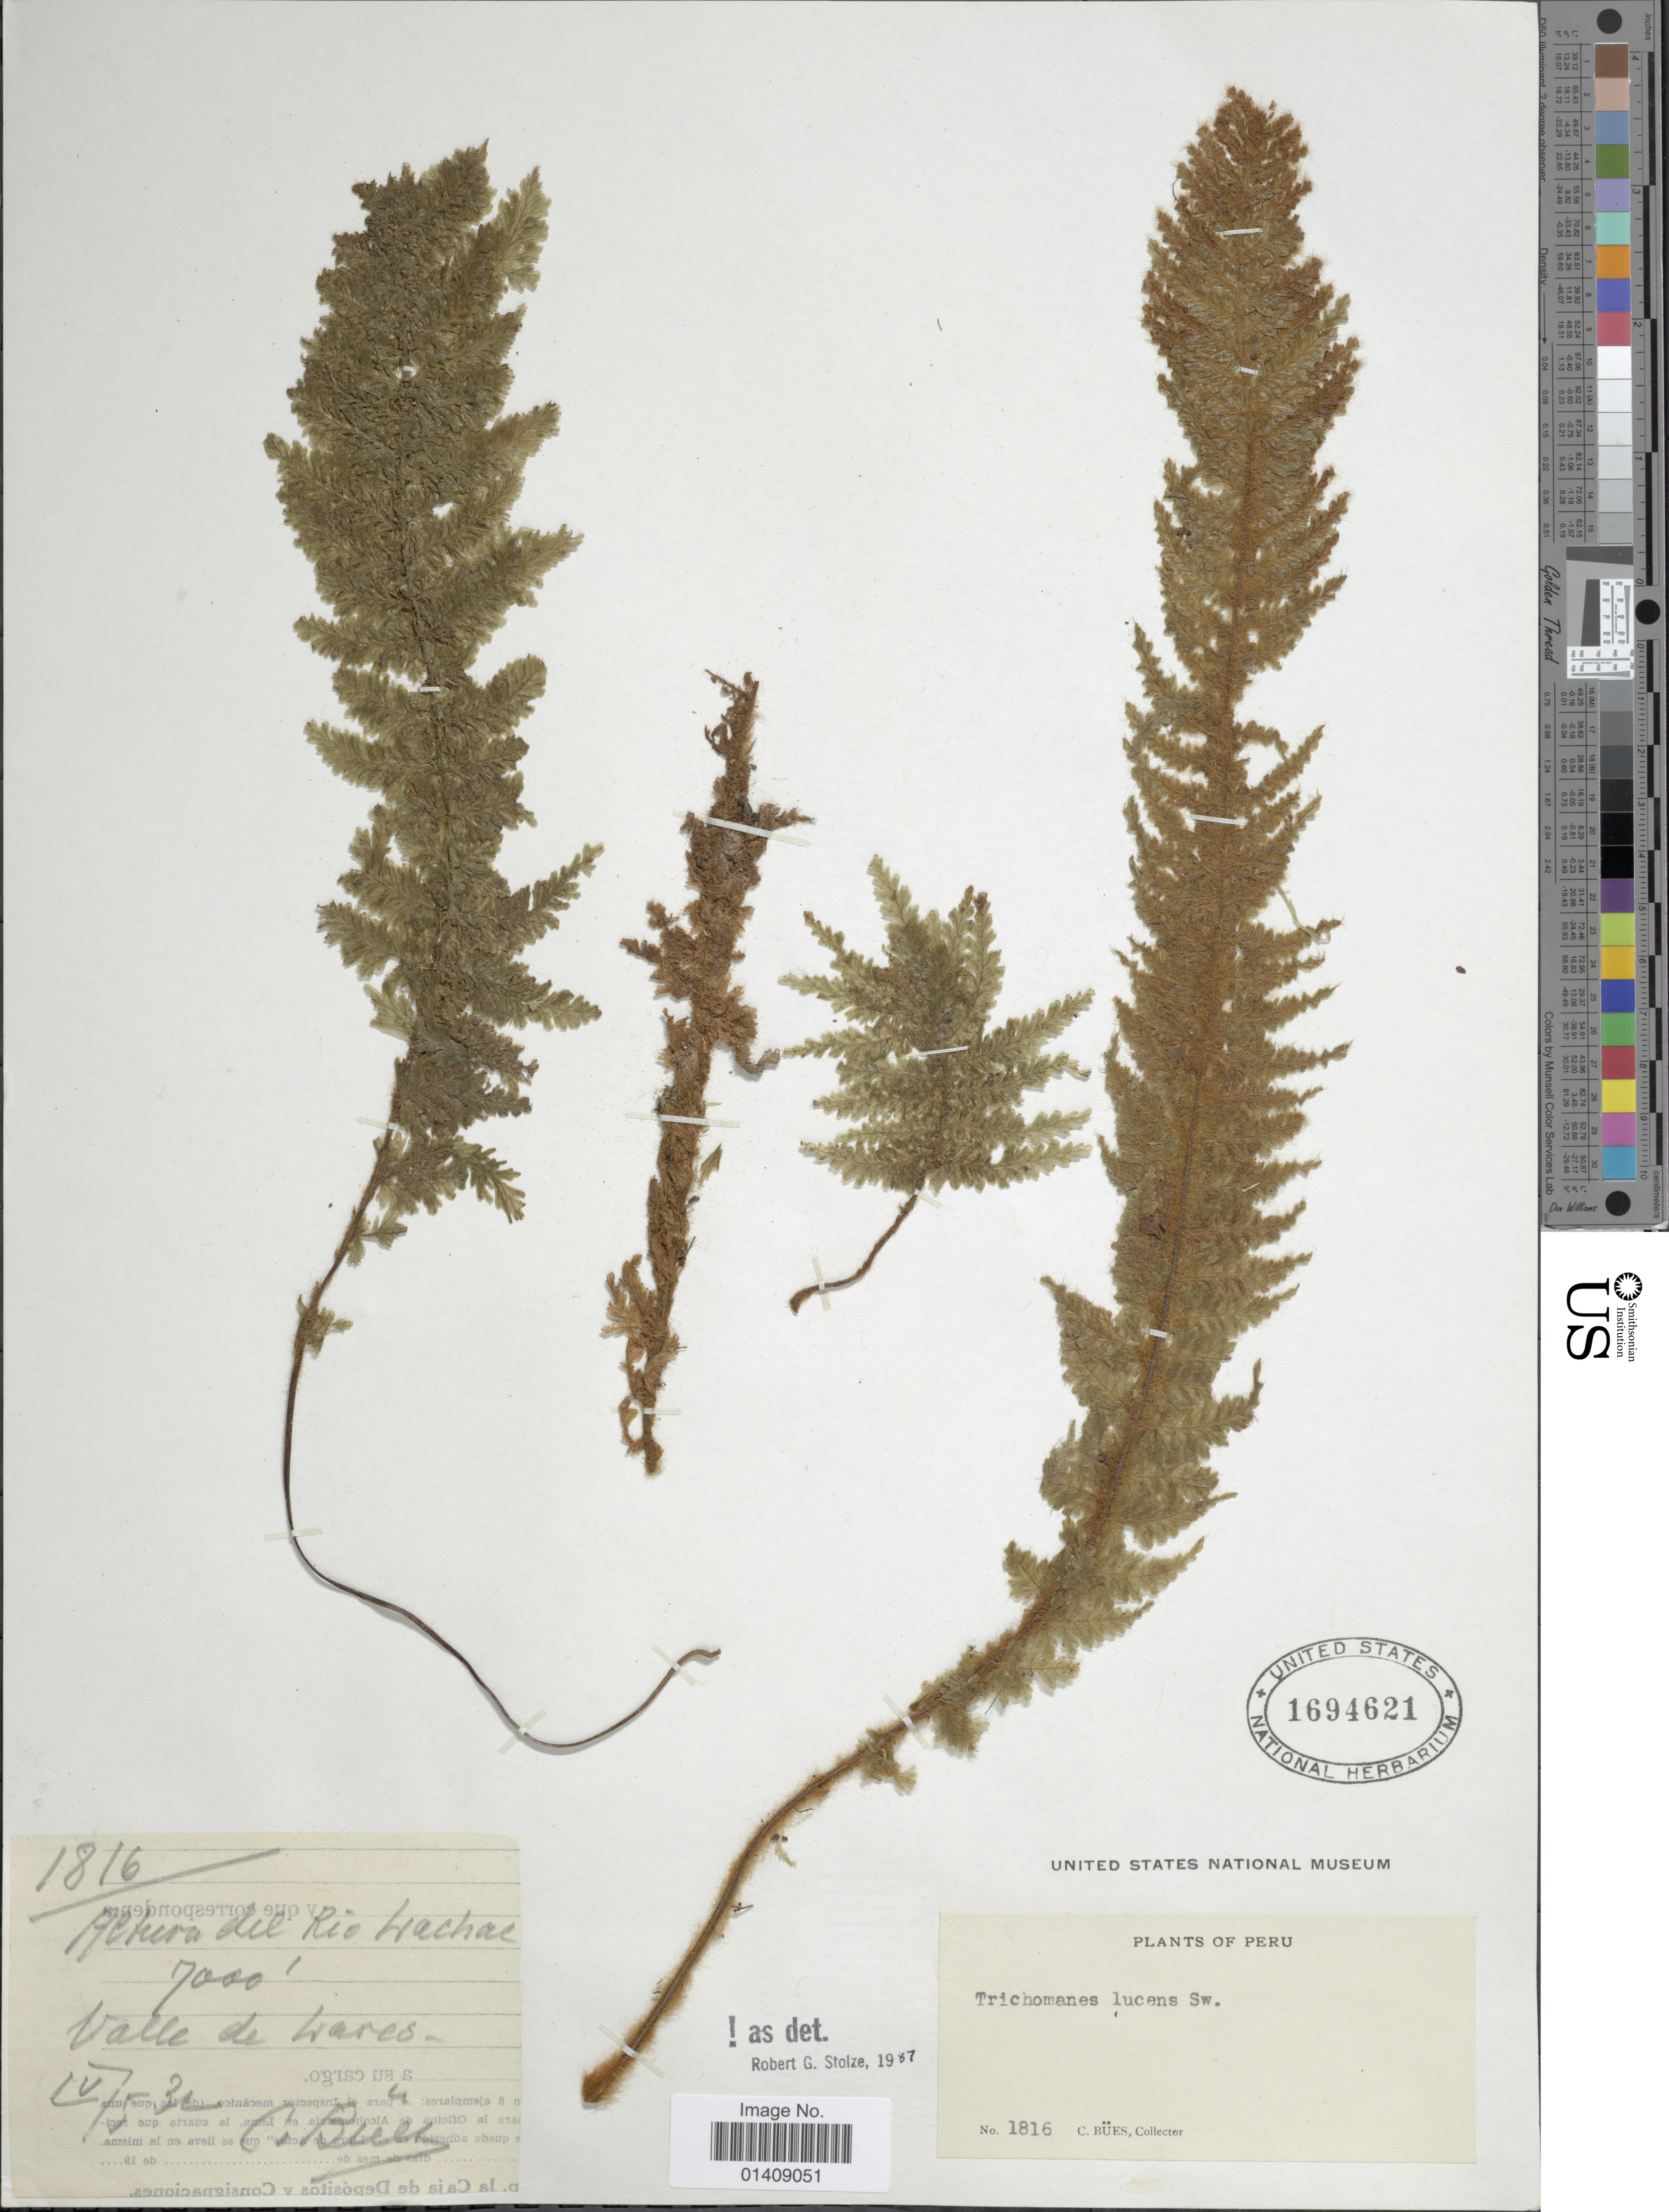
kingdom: Plantae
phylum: Tracheophyta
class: Polypodiopsida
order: Hymenophyllales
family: Hymenophyllaceae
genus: Trichomanes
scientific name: Trichomanes lucens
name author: Sw.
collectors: C. Bues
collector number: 1816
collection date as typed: Transcribed d/m/y: 5/4/32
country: Peru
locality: Altura del Rio Lachac. Valle de Lares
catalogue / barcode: US 1694621